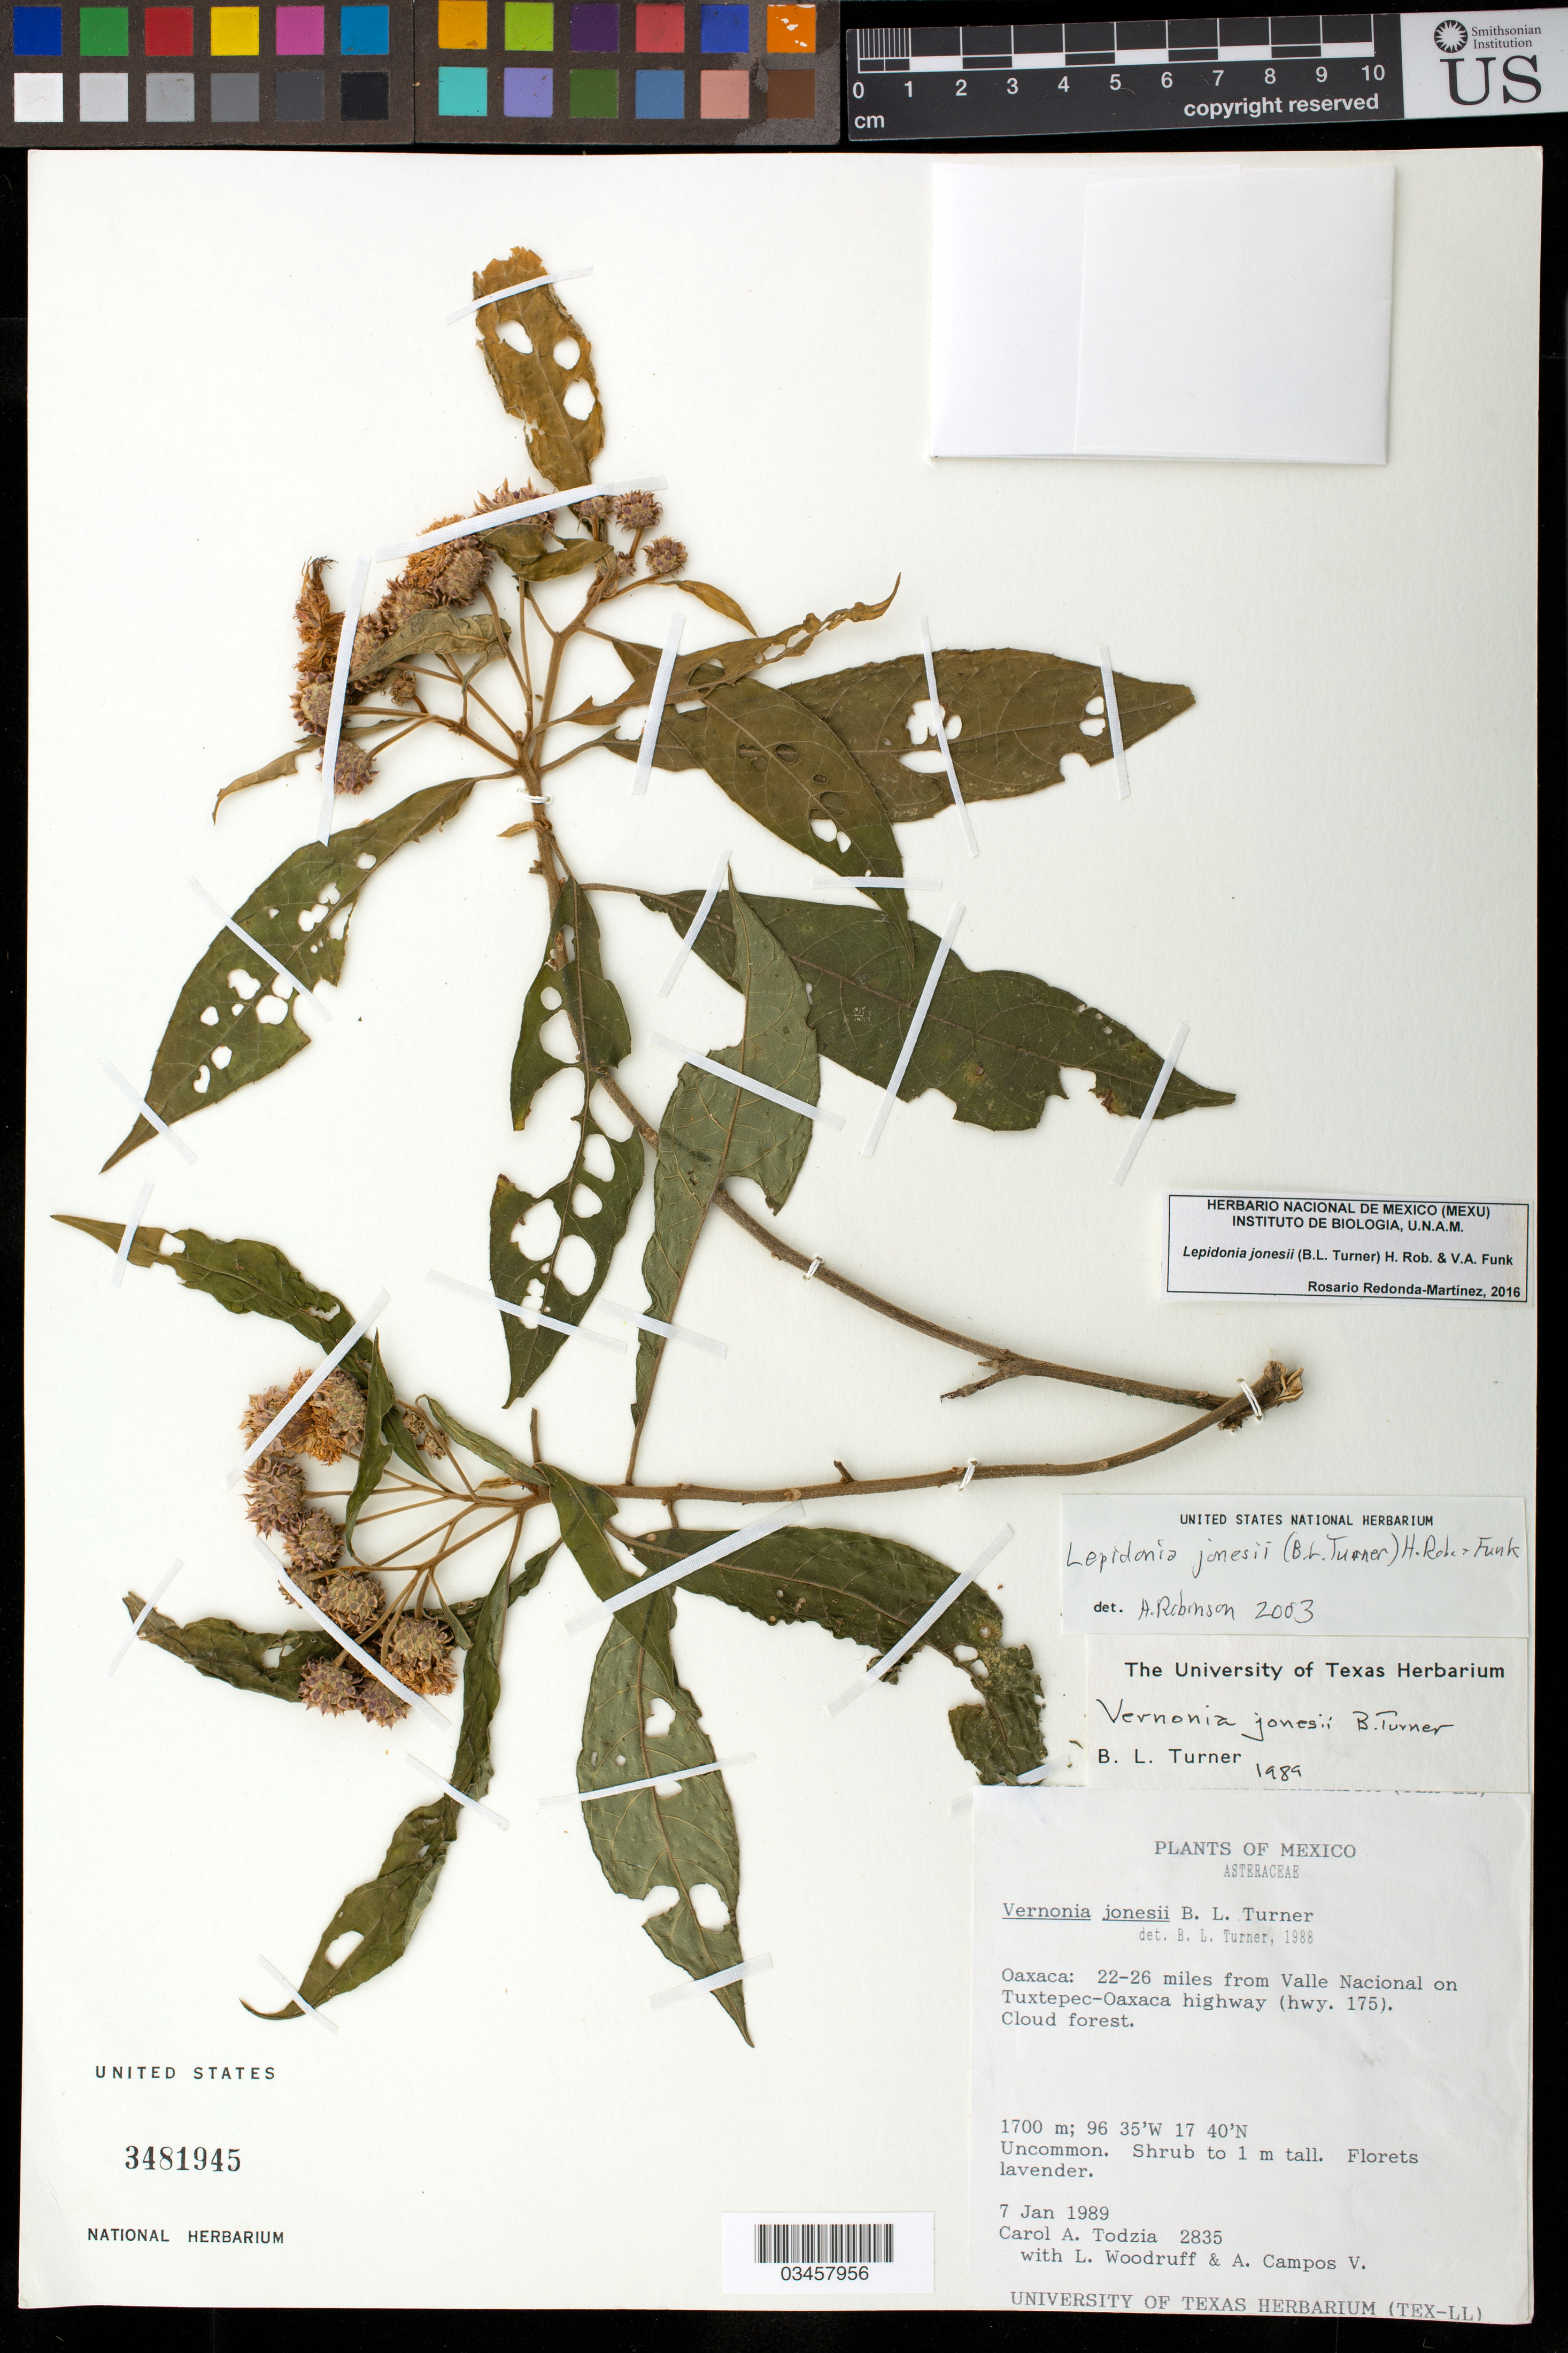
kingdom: Plantae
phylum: Tracheophyta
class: Magnoliopsida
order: Asterales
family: Asteraceae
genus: Lepidonia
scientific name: Lepidonia jonesii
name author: (B.L. Turner) H. Rob. & Funk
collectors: C. A. Todzia, L. Woodruff & A. Campos V.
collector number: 2835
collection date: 1989-01-07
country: Mexico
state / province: Oaxaca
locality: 22-26 miles from Valle Nacional on Tuxtepec-Oacaca highway (hwy. 175).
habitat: Cloud forest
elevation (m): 1700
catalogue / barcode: US 3481945